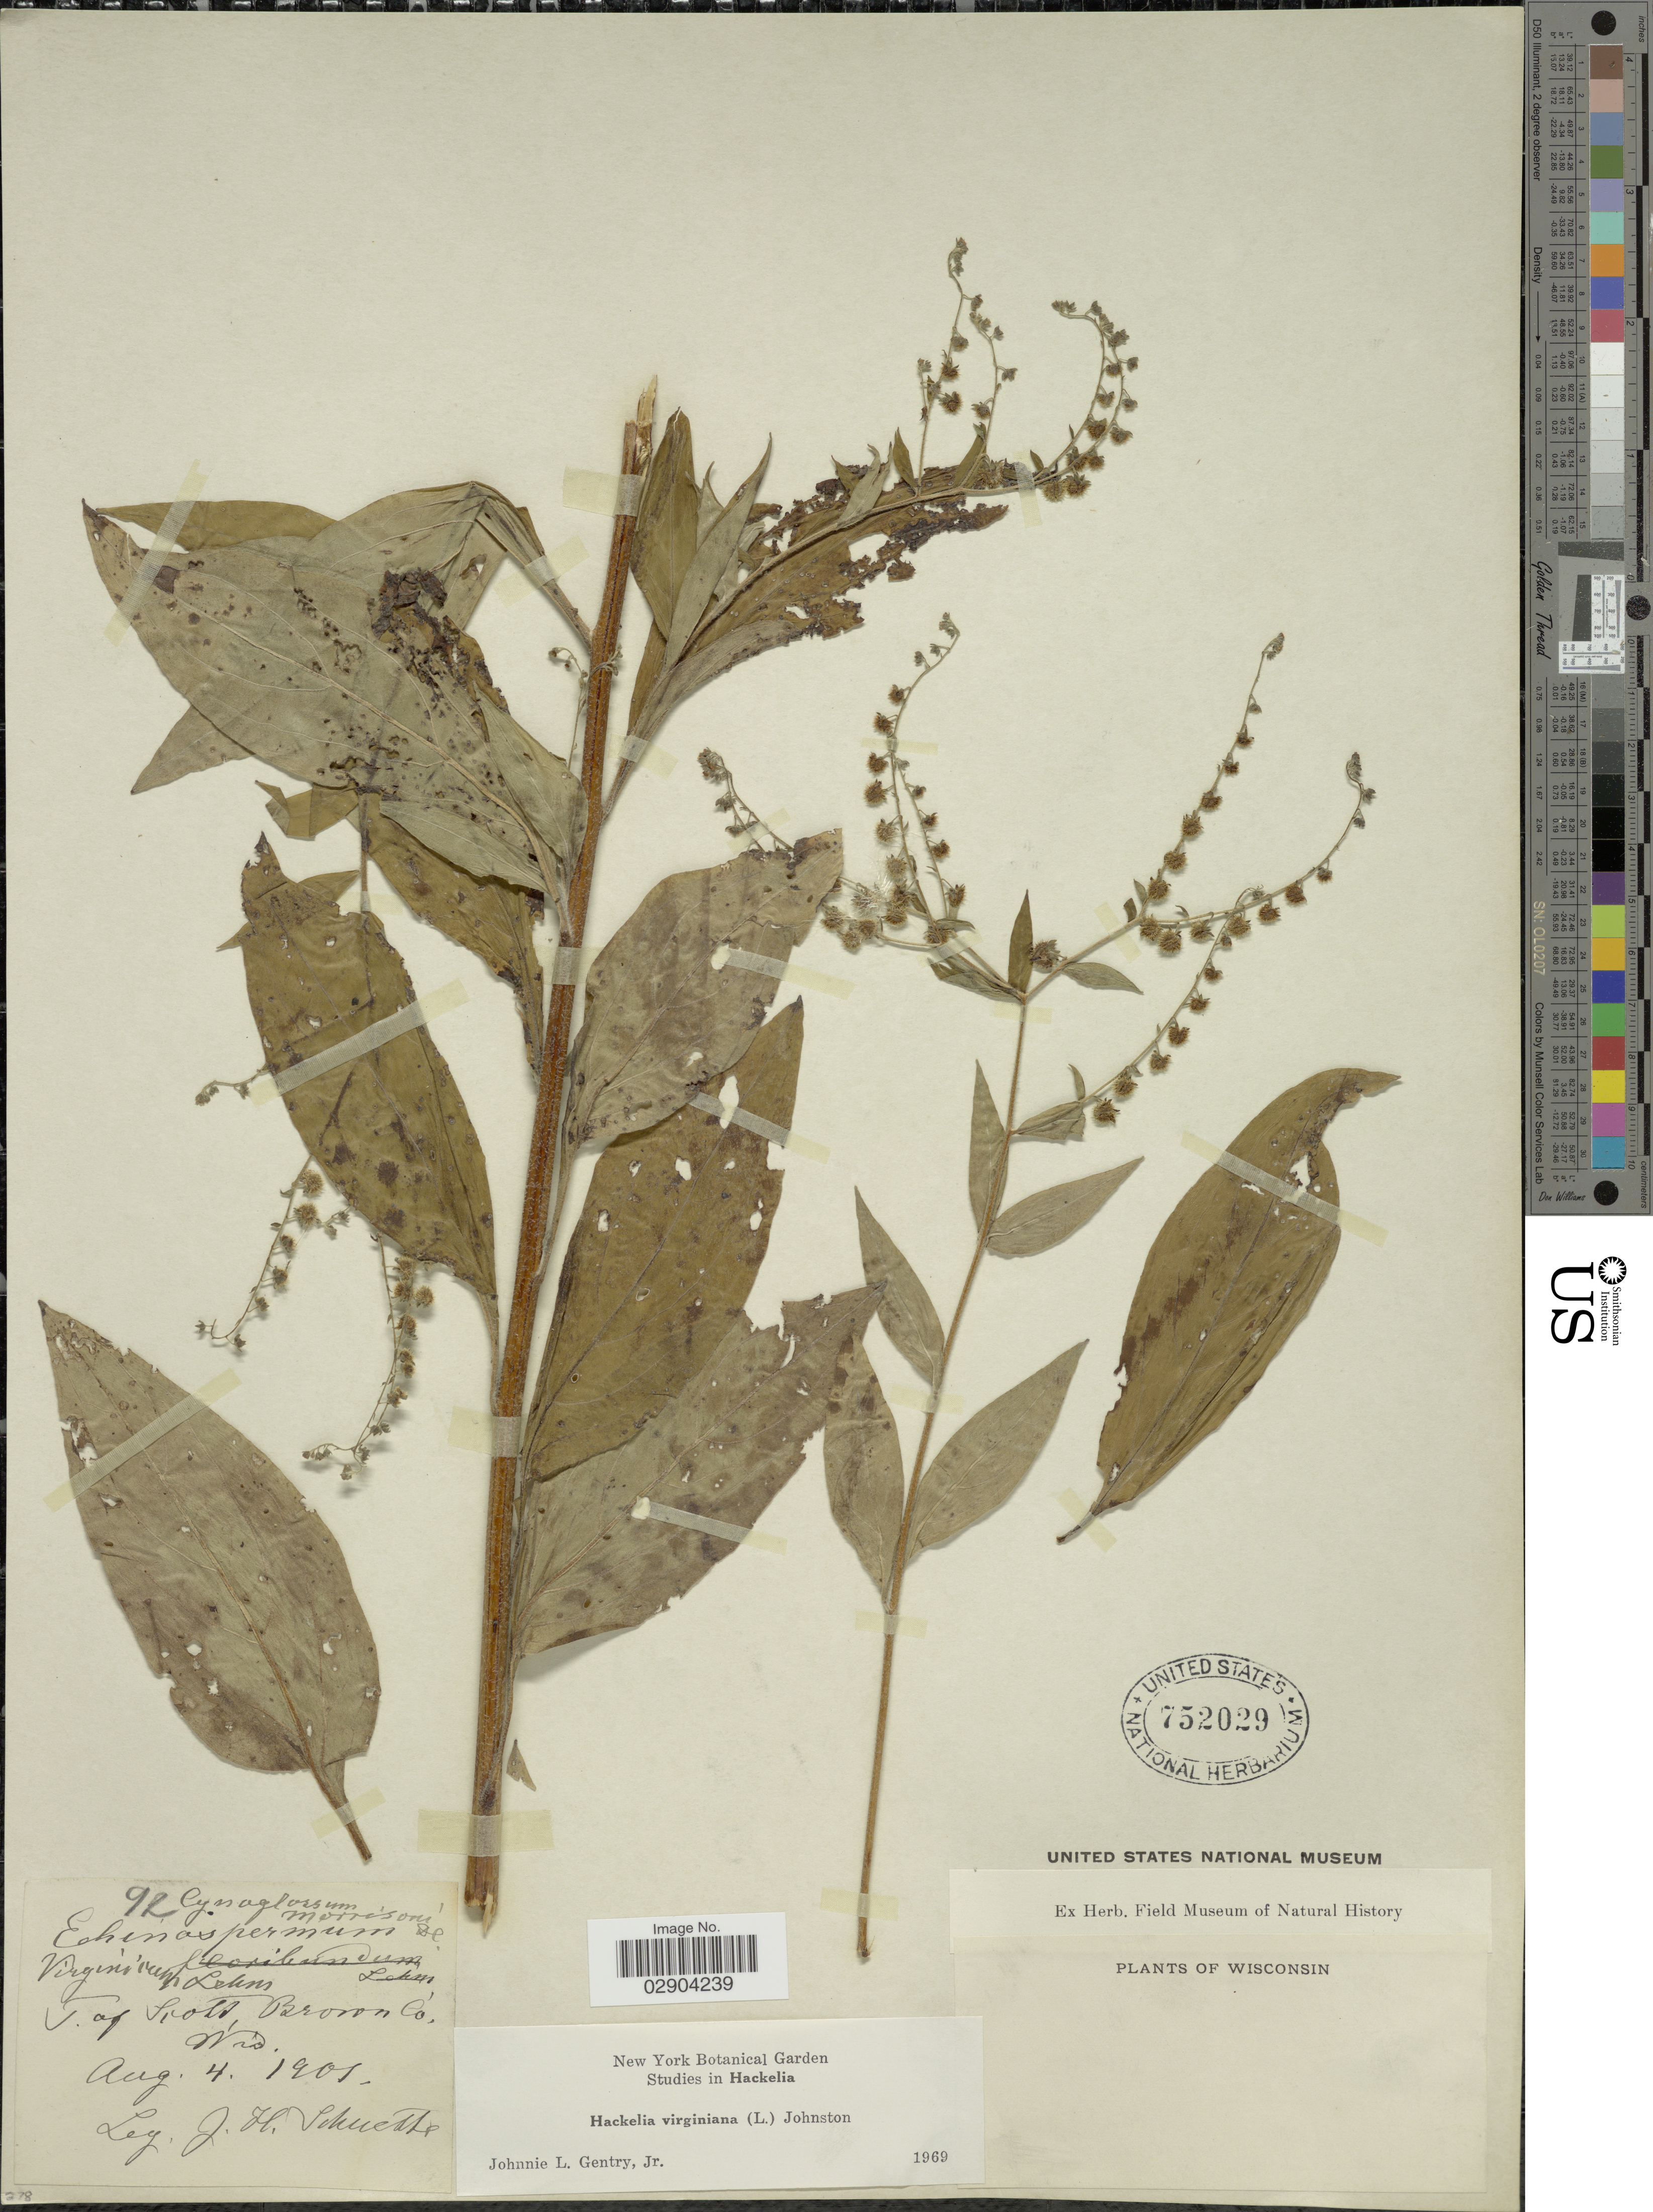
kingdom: Plantae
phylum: Tracheophyta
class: Magnoliopsida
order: Boraginales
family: Boraginaceae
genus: Hackelia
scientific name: Hackelia virginiana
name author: (L.) I.M. Johnst.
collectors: J. H. Schuette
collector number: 92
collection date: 1901-08-04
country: United States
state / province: Wisconsin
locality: T. of Scott, Brown Co., Wis.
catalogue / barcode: US 752029